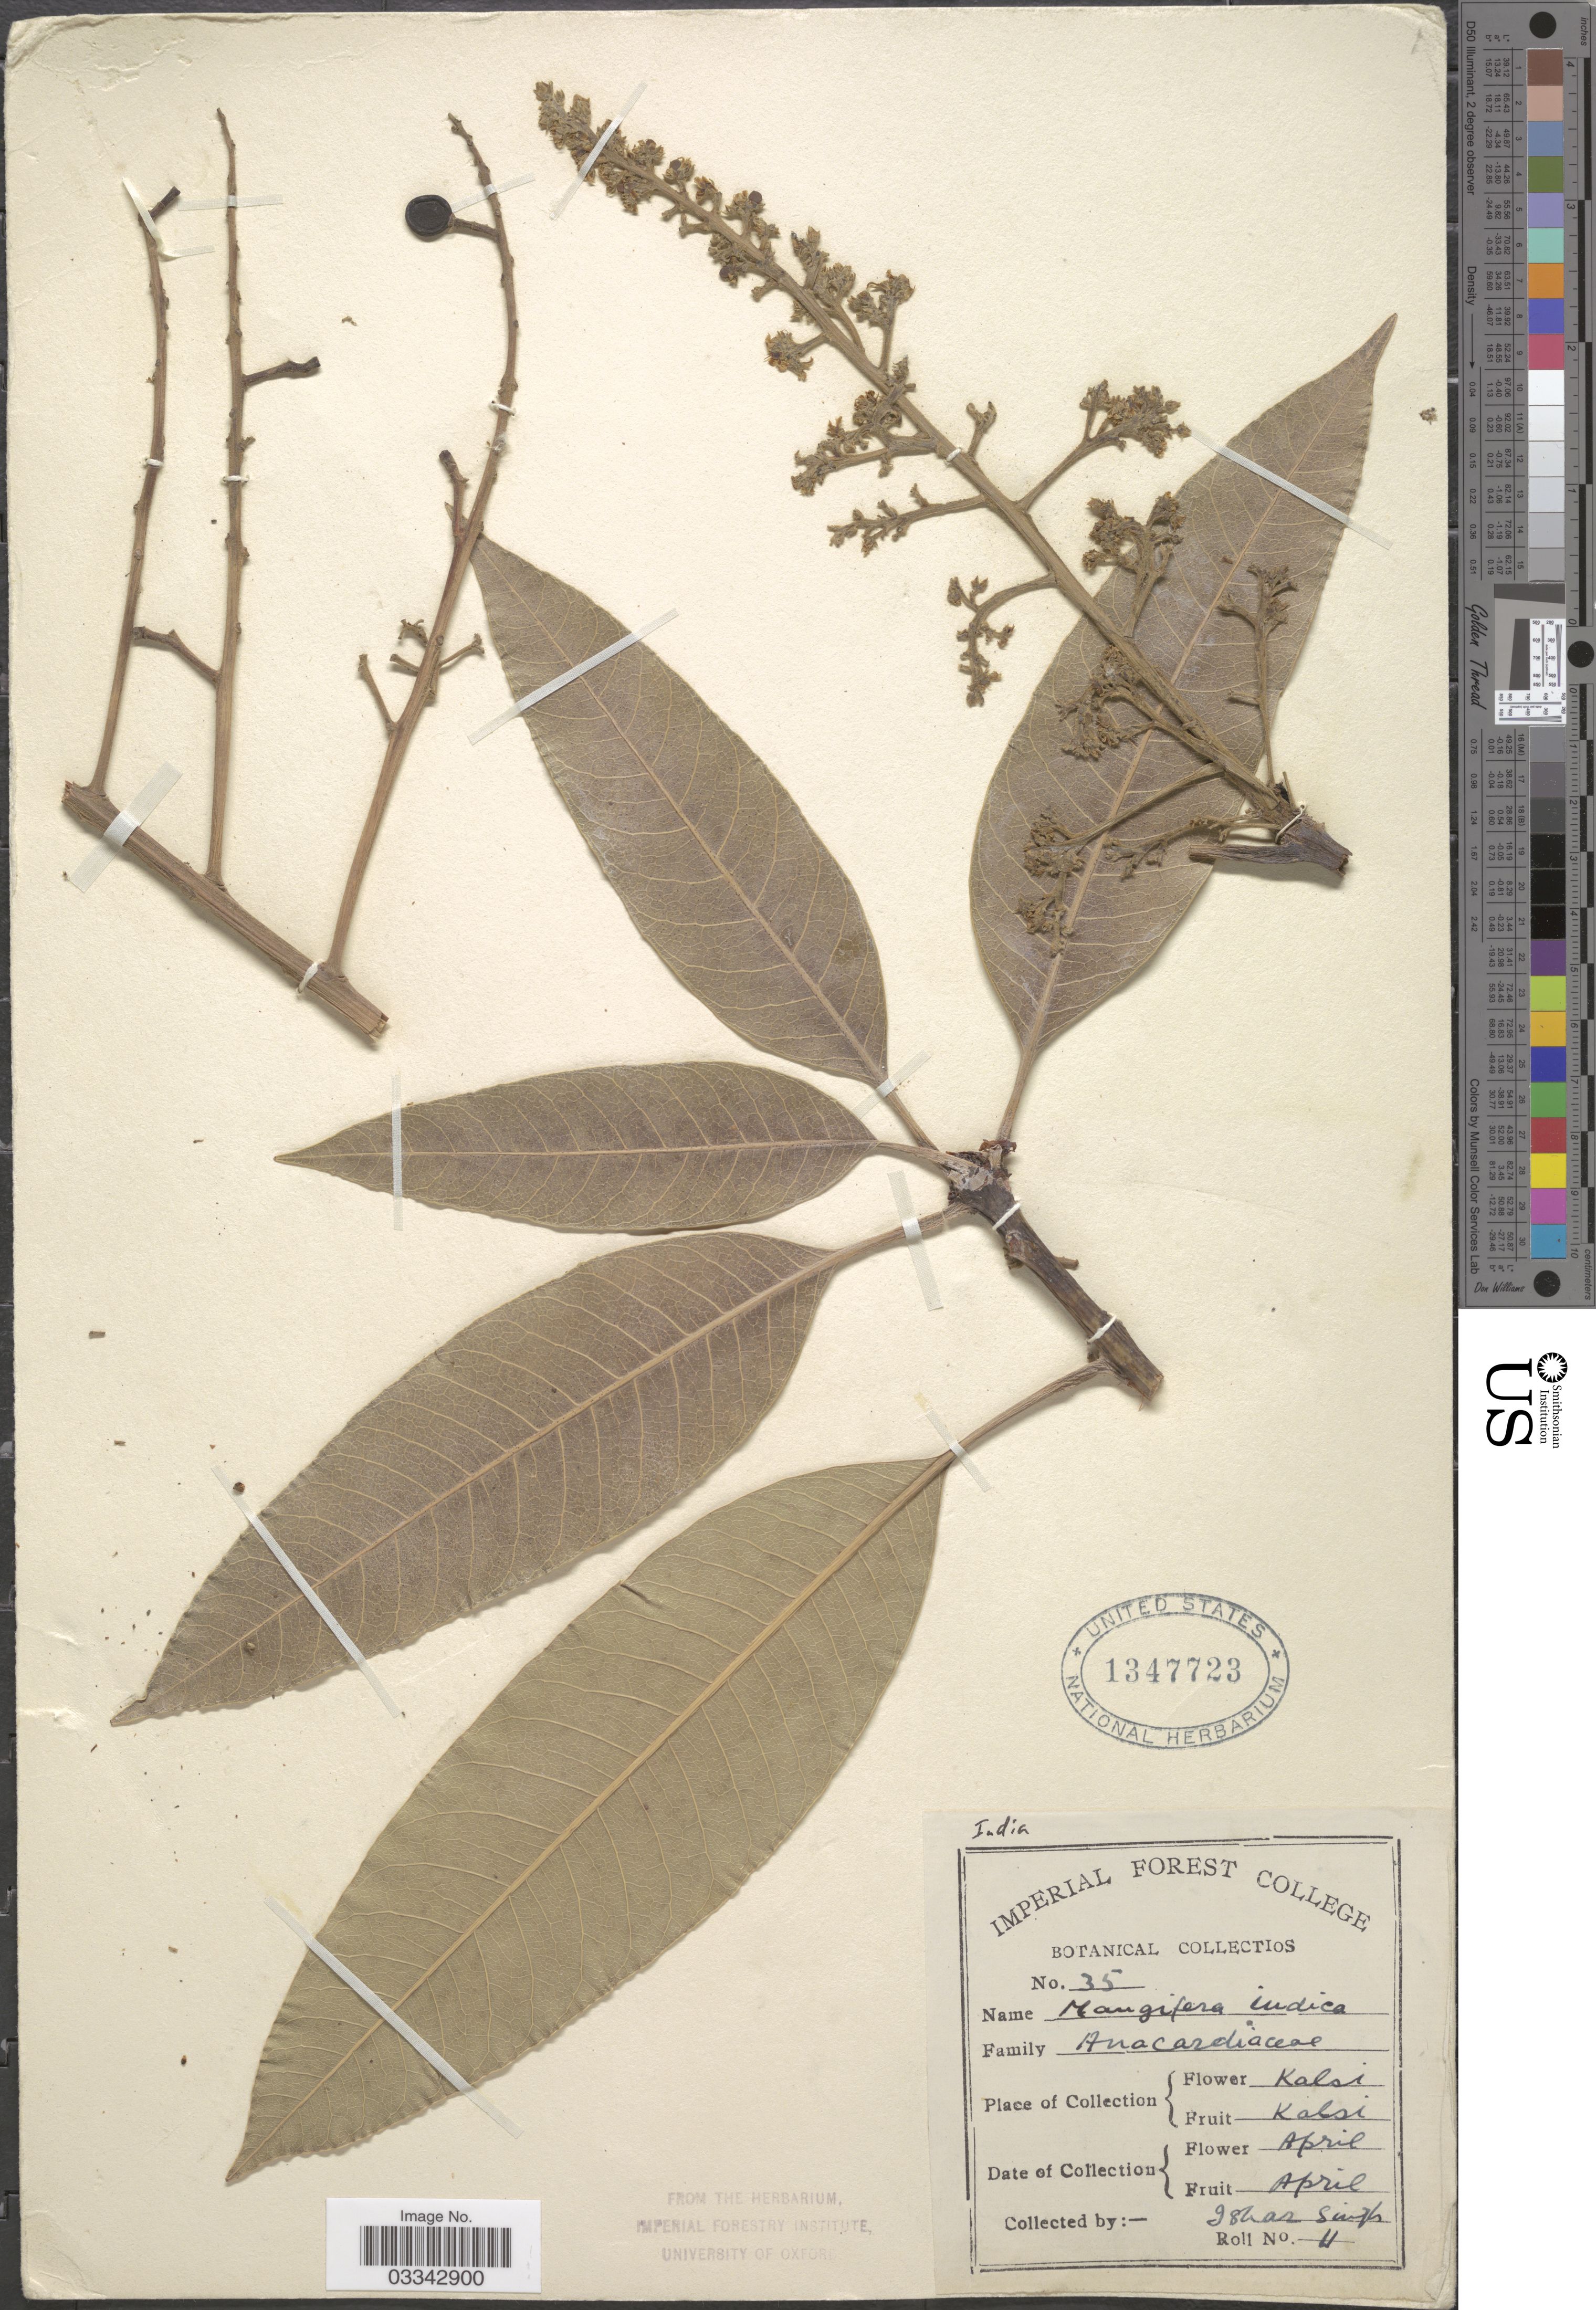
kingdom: Plantae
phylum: Tracheophyta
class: Magnoliopsida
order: Sapindales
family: Anacardiaceae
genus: Mangifera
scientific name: Mangifera indica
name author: L.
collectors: I. Singh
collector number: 35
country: India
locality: Kalsi.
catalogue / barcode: US 1347723